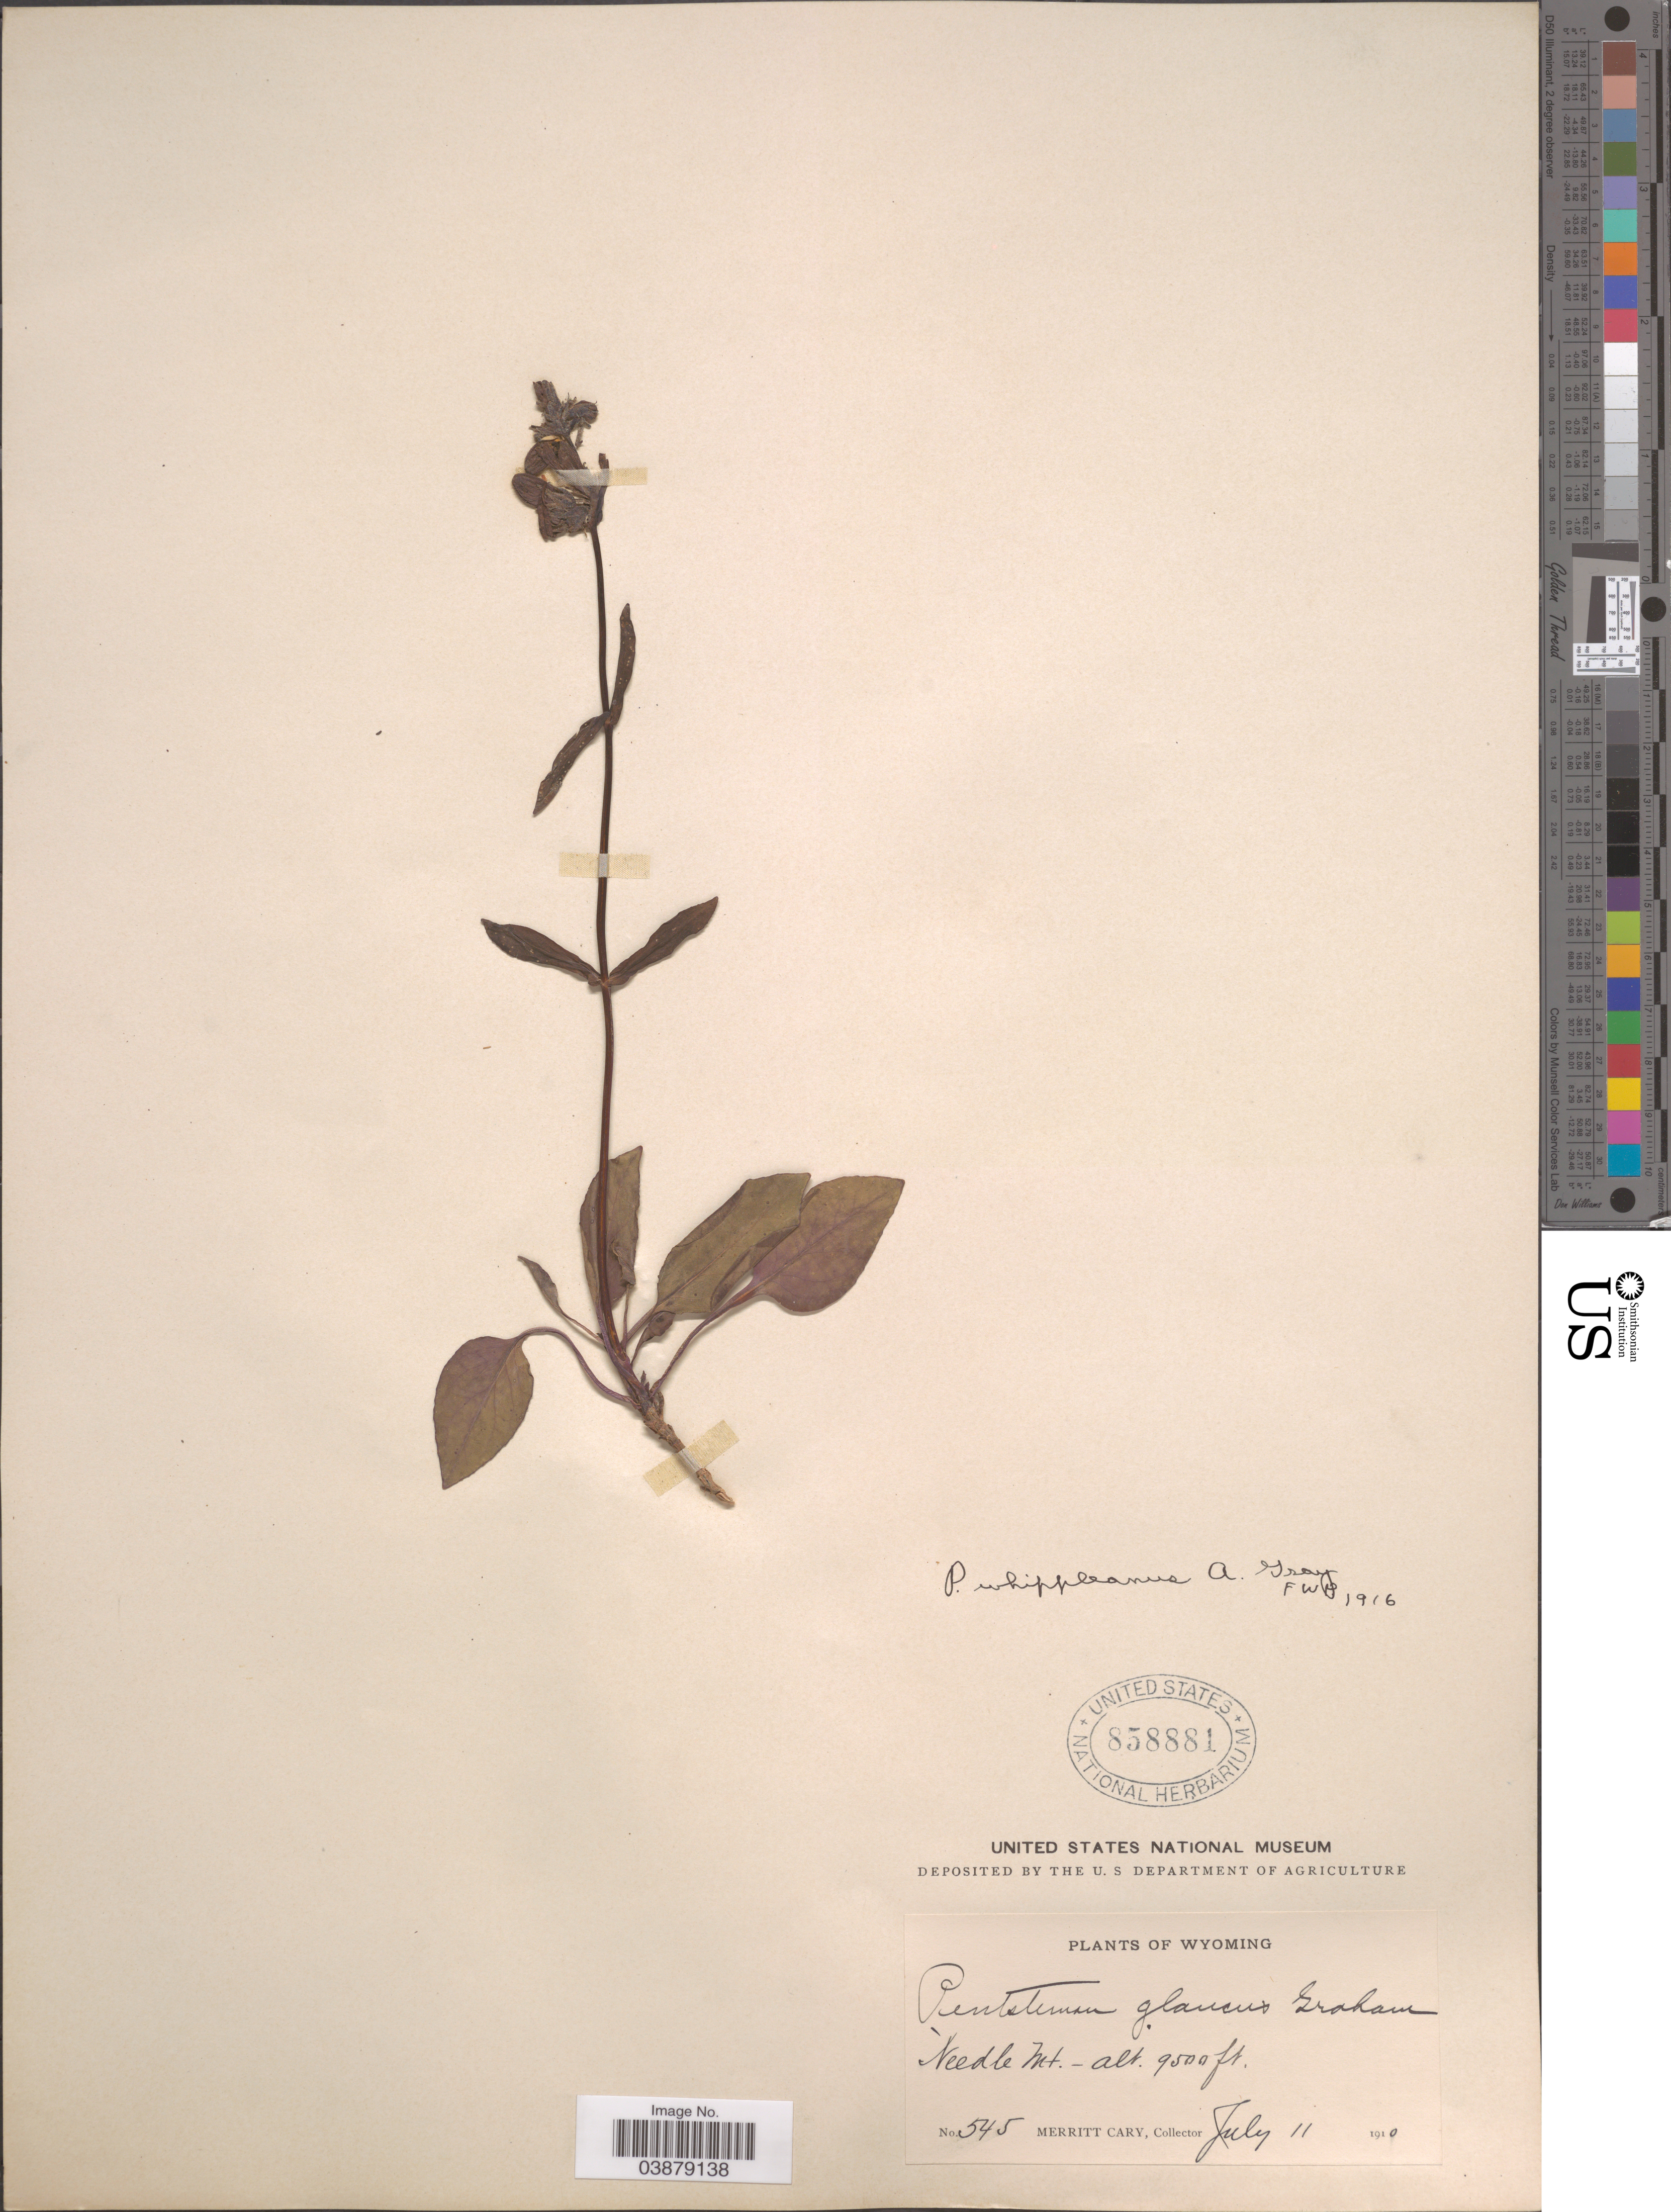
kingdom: Plantae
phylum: Tracheophyta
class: Magnoliopsida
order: Lamiales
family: Plantaginaceae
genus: Penstemon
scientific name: Penstemon whippleanus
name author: A. Gray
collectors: M. Cary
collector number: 545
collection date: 1910-07-11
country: United States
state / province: Wyoming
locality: Needle Mt.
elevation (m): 2896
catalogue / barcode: US 858881